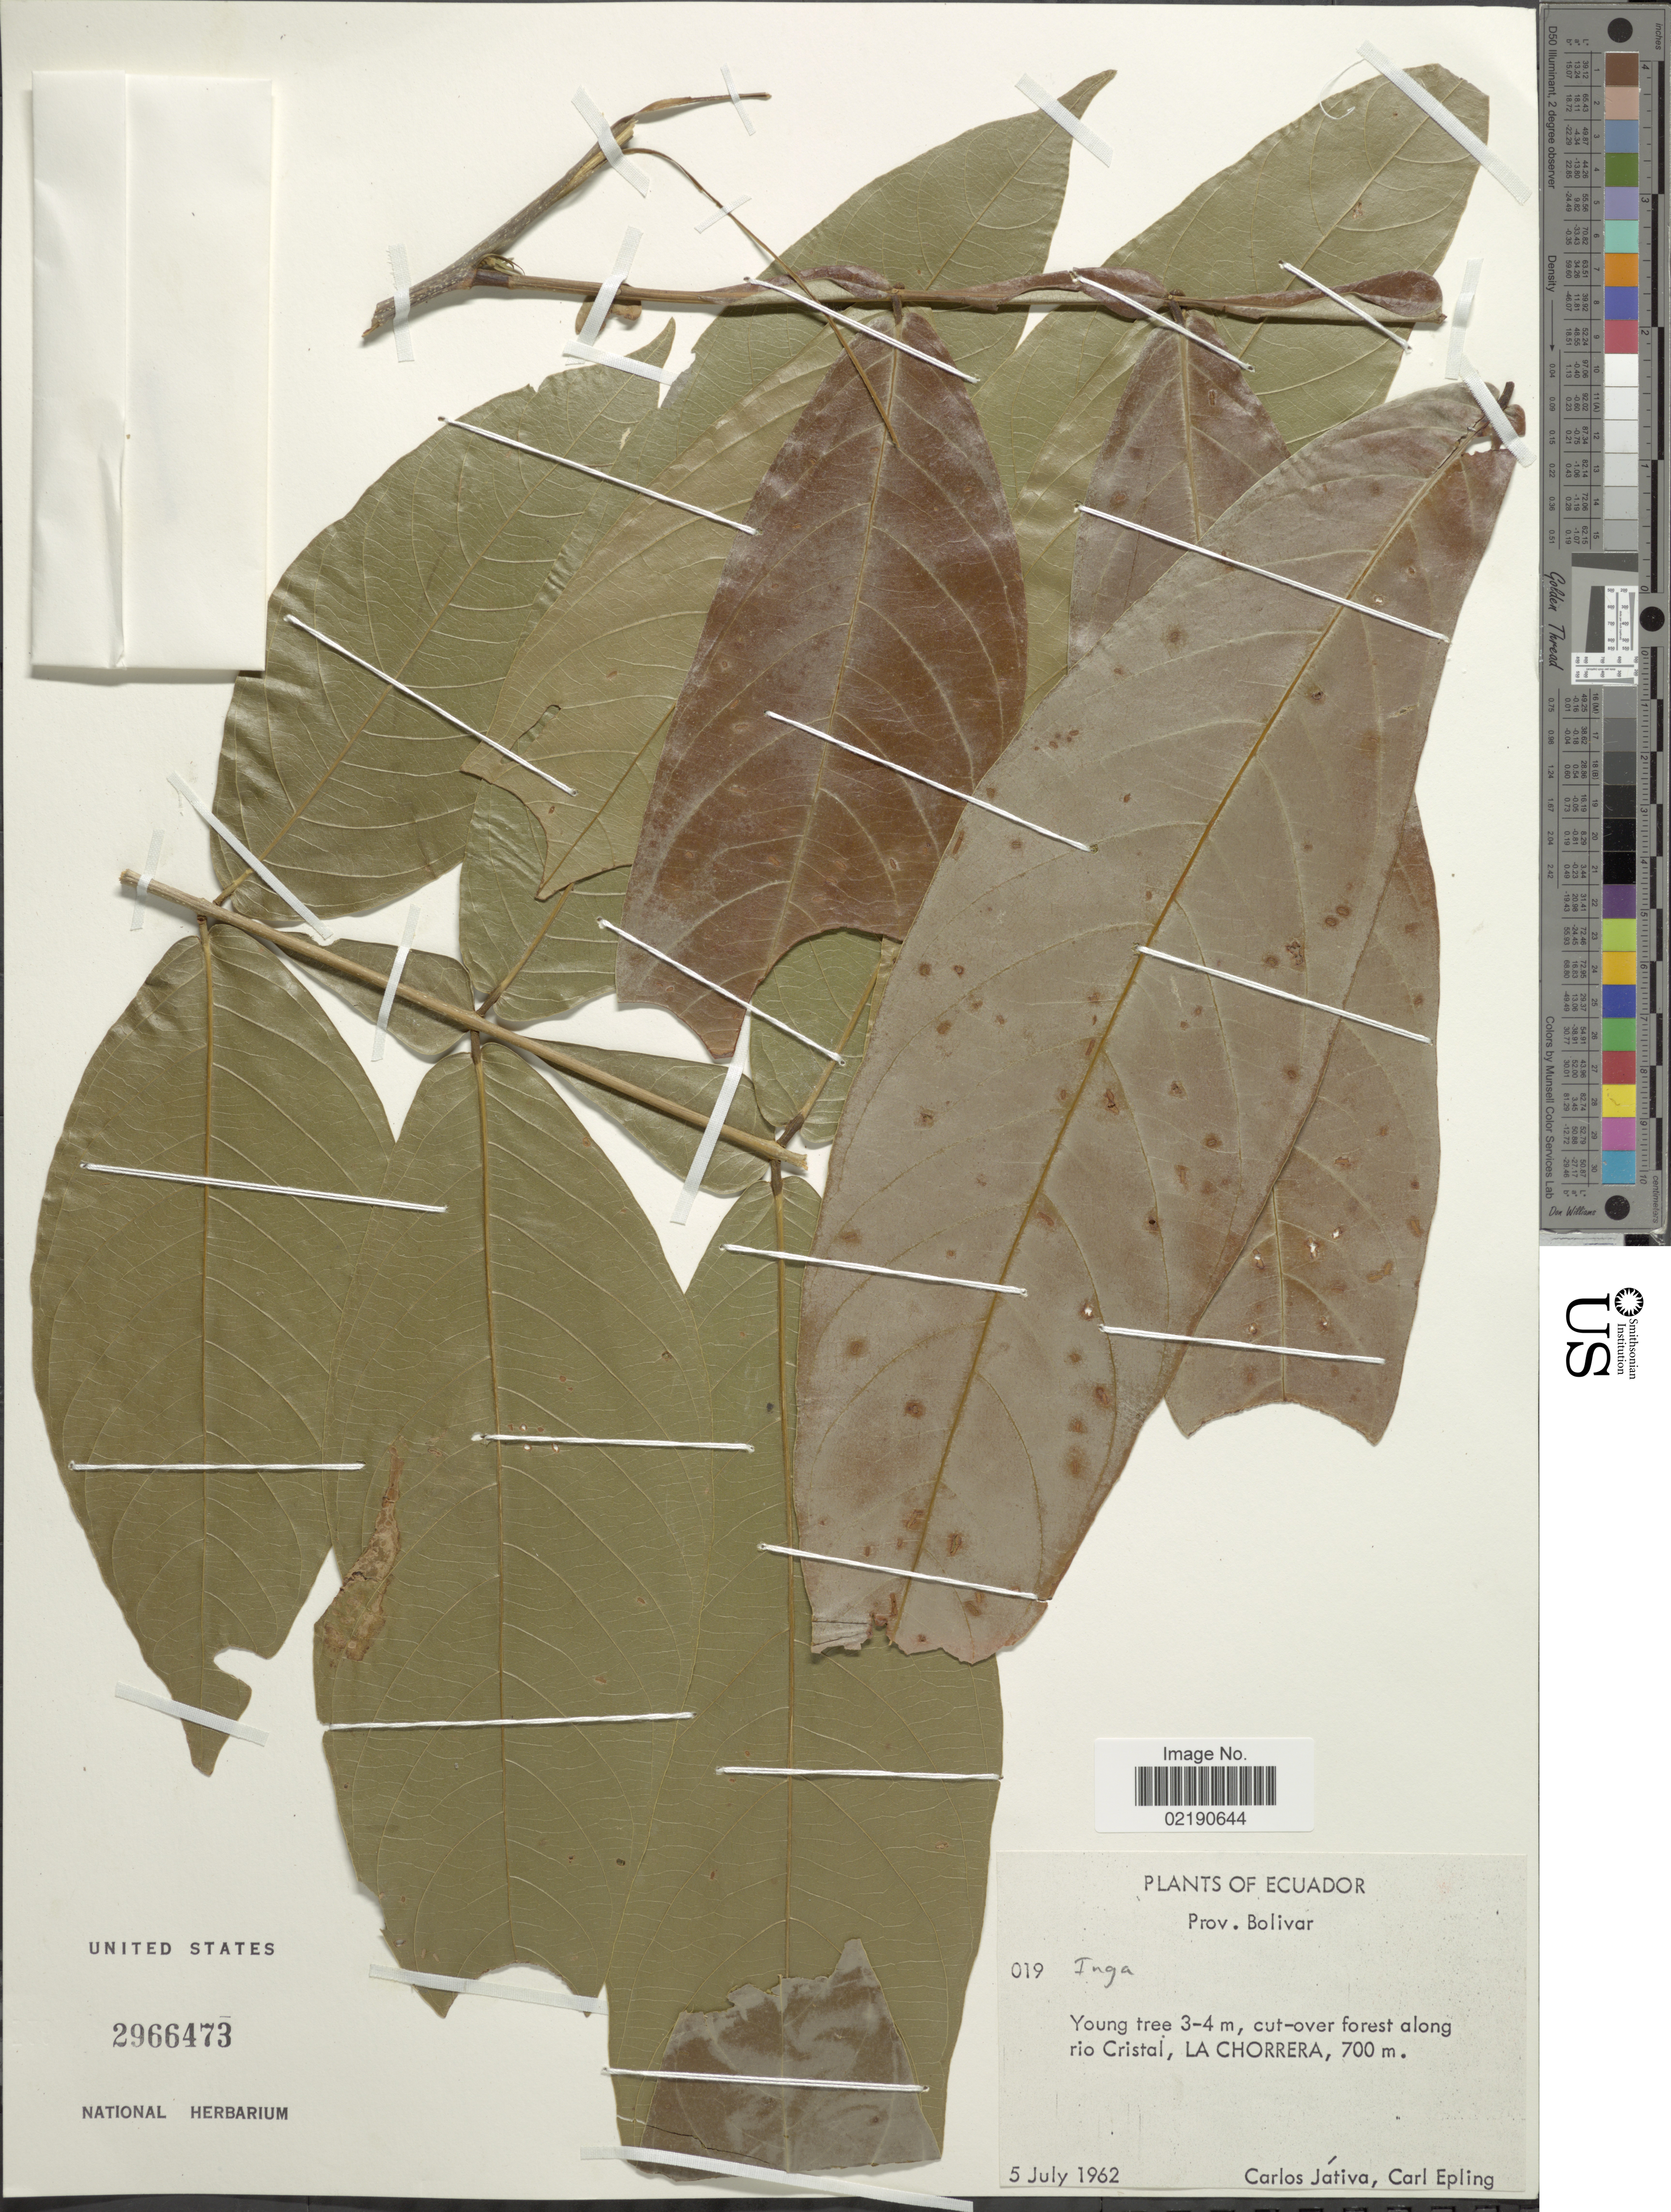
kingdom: Plantae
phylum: Tracheophyta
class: Magnoliopsida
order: Fabales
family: Fabaceae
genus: Inga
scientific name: Inga sp.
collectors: C. D. Játiva & C. C. Epling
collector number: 019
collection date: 1962-07-05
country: Ecuador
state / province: Bolívar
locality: Along Rio Cristal, La Chorrera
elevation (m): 700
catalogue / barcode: US 2966473